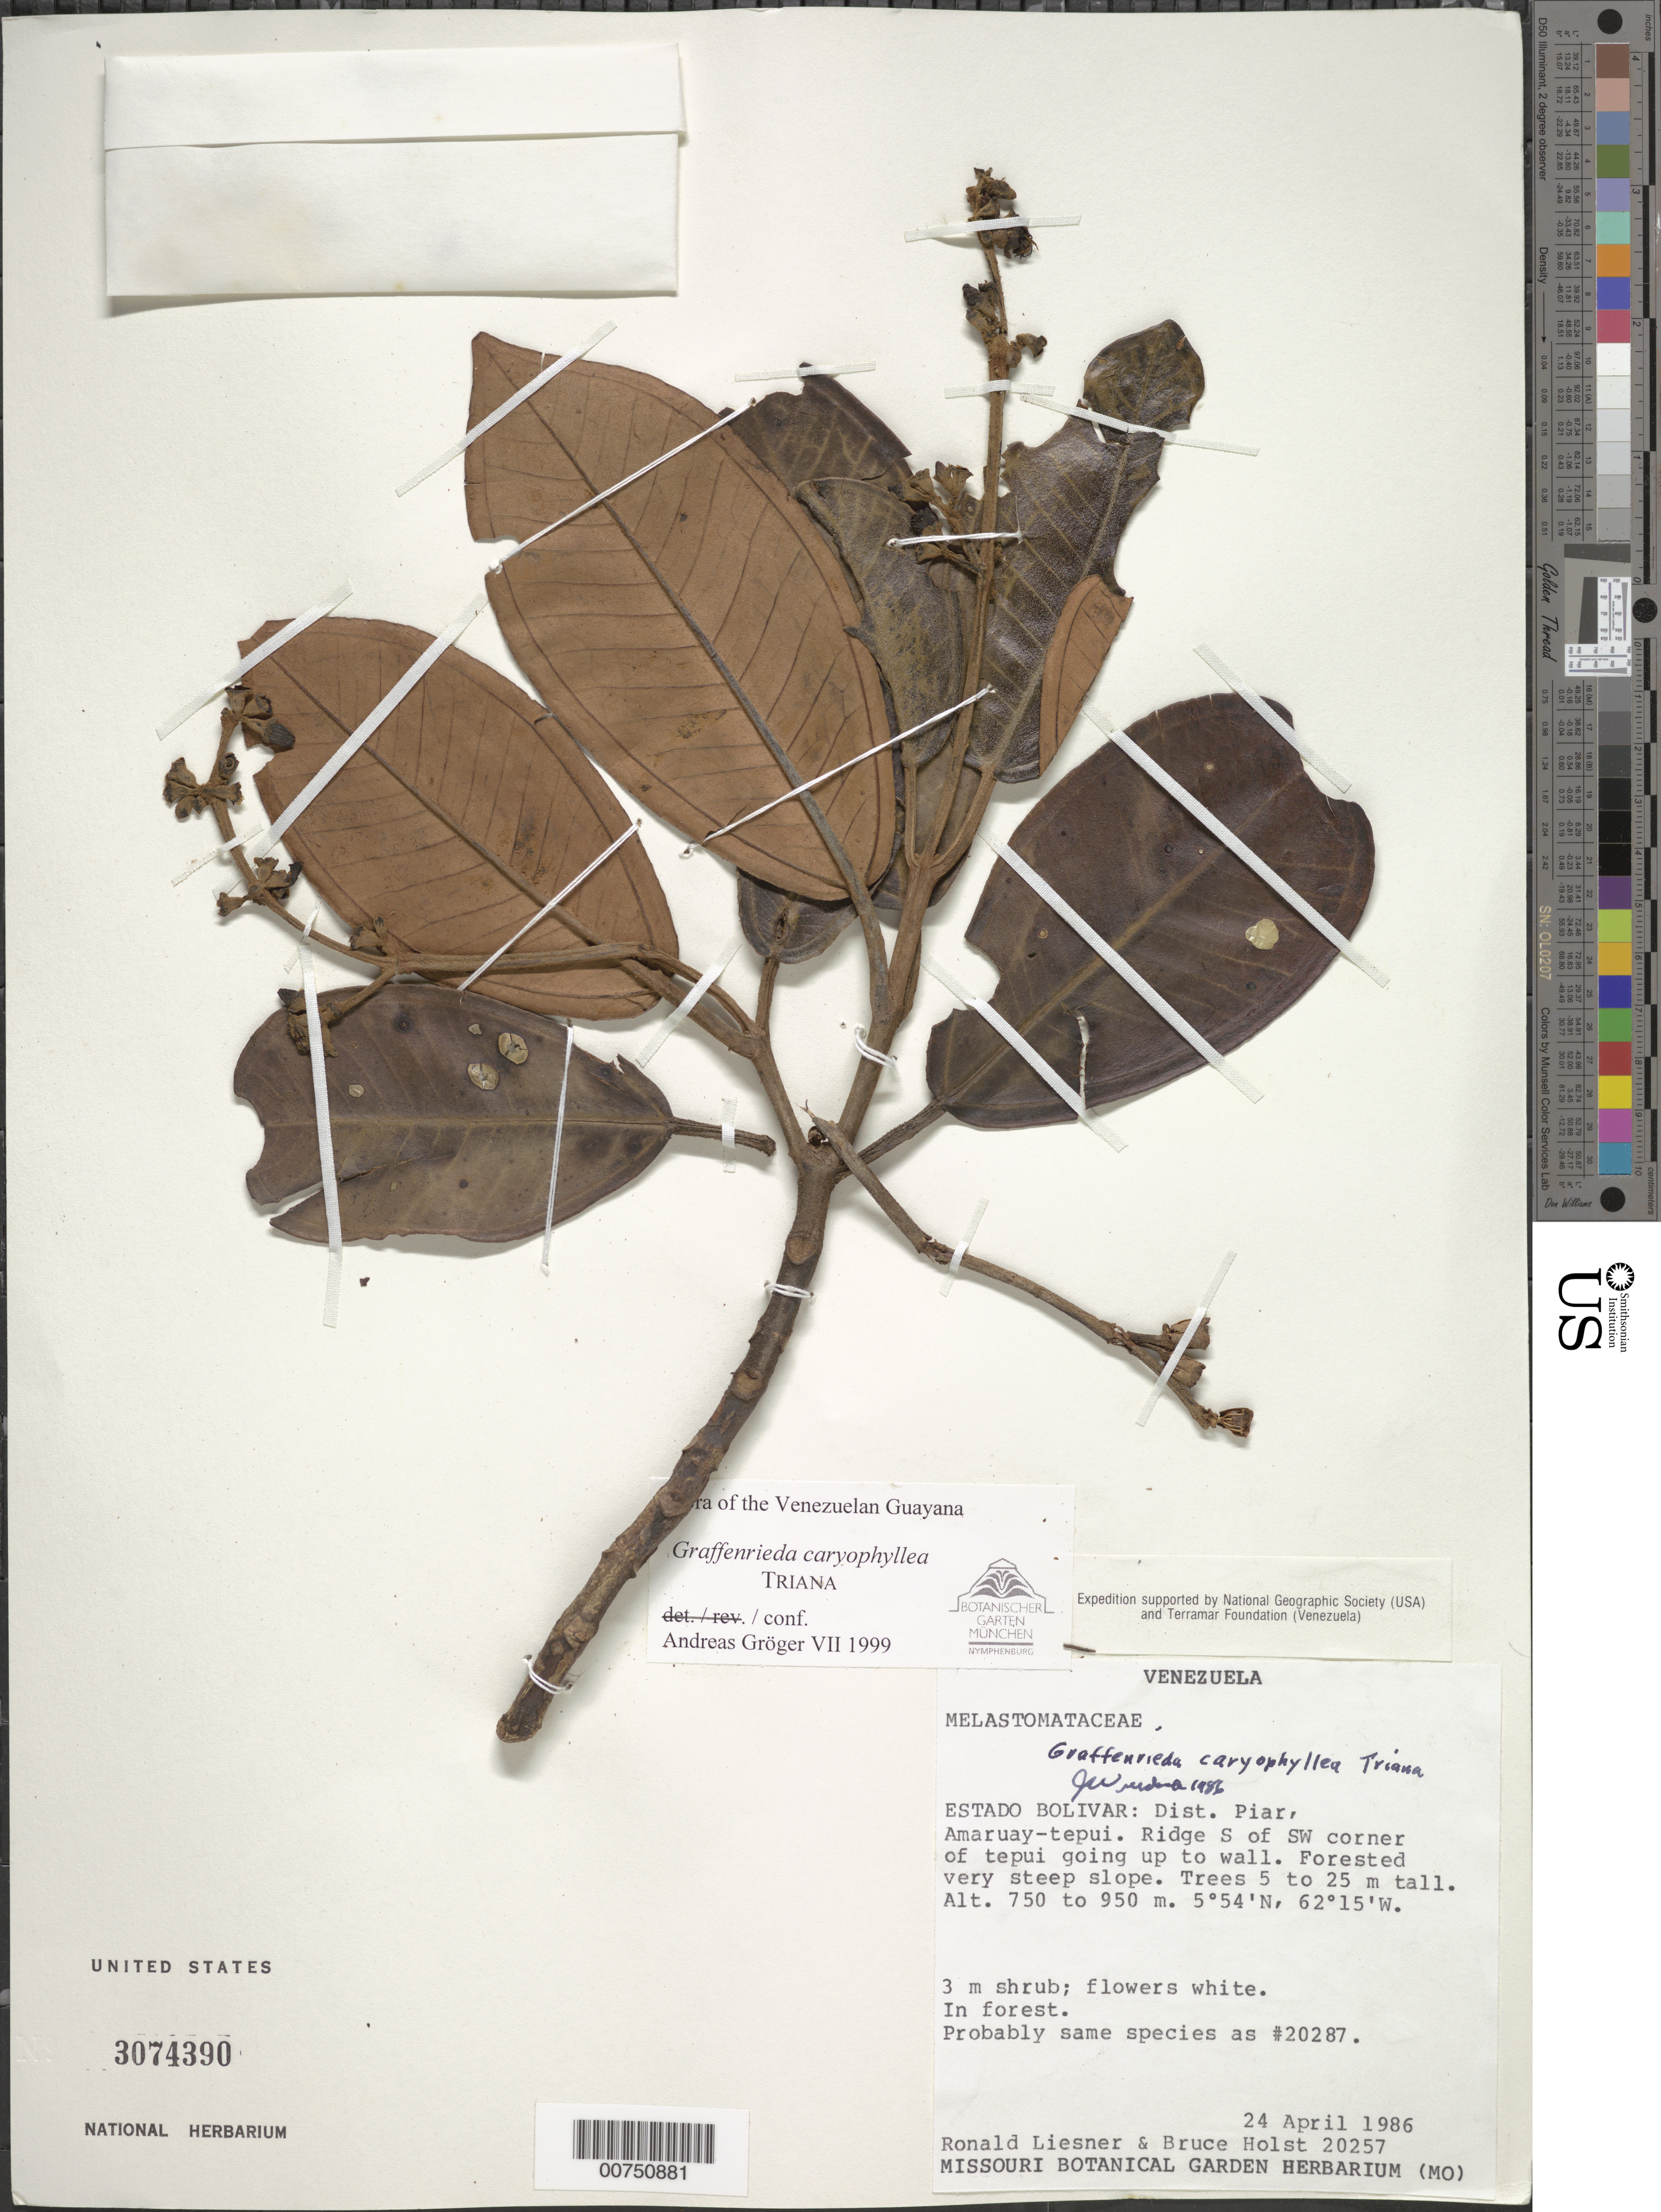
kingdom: Plantae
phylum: Tracheophyta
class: Magnoliopsida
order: Myrtales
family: Melastomataceae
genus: Graffenrieda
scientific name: Graffenrieda caryophyllea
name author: Triana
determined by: Gröger, A.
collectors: R. L. Liesner & B. Holst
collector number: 20257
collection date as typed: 24-Apr-86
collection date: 1986-04-24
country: Venezuela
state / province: Bolívar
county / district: Piar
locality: Amaruay-tepuí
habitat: Ridge S of SW corner of tepui going up to wall; forested very steep slope; trees 5 to 25m tall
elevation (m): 750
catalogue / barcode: US 3074390